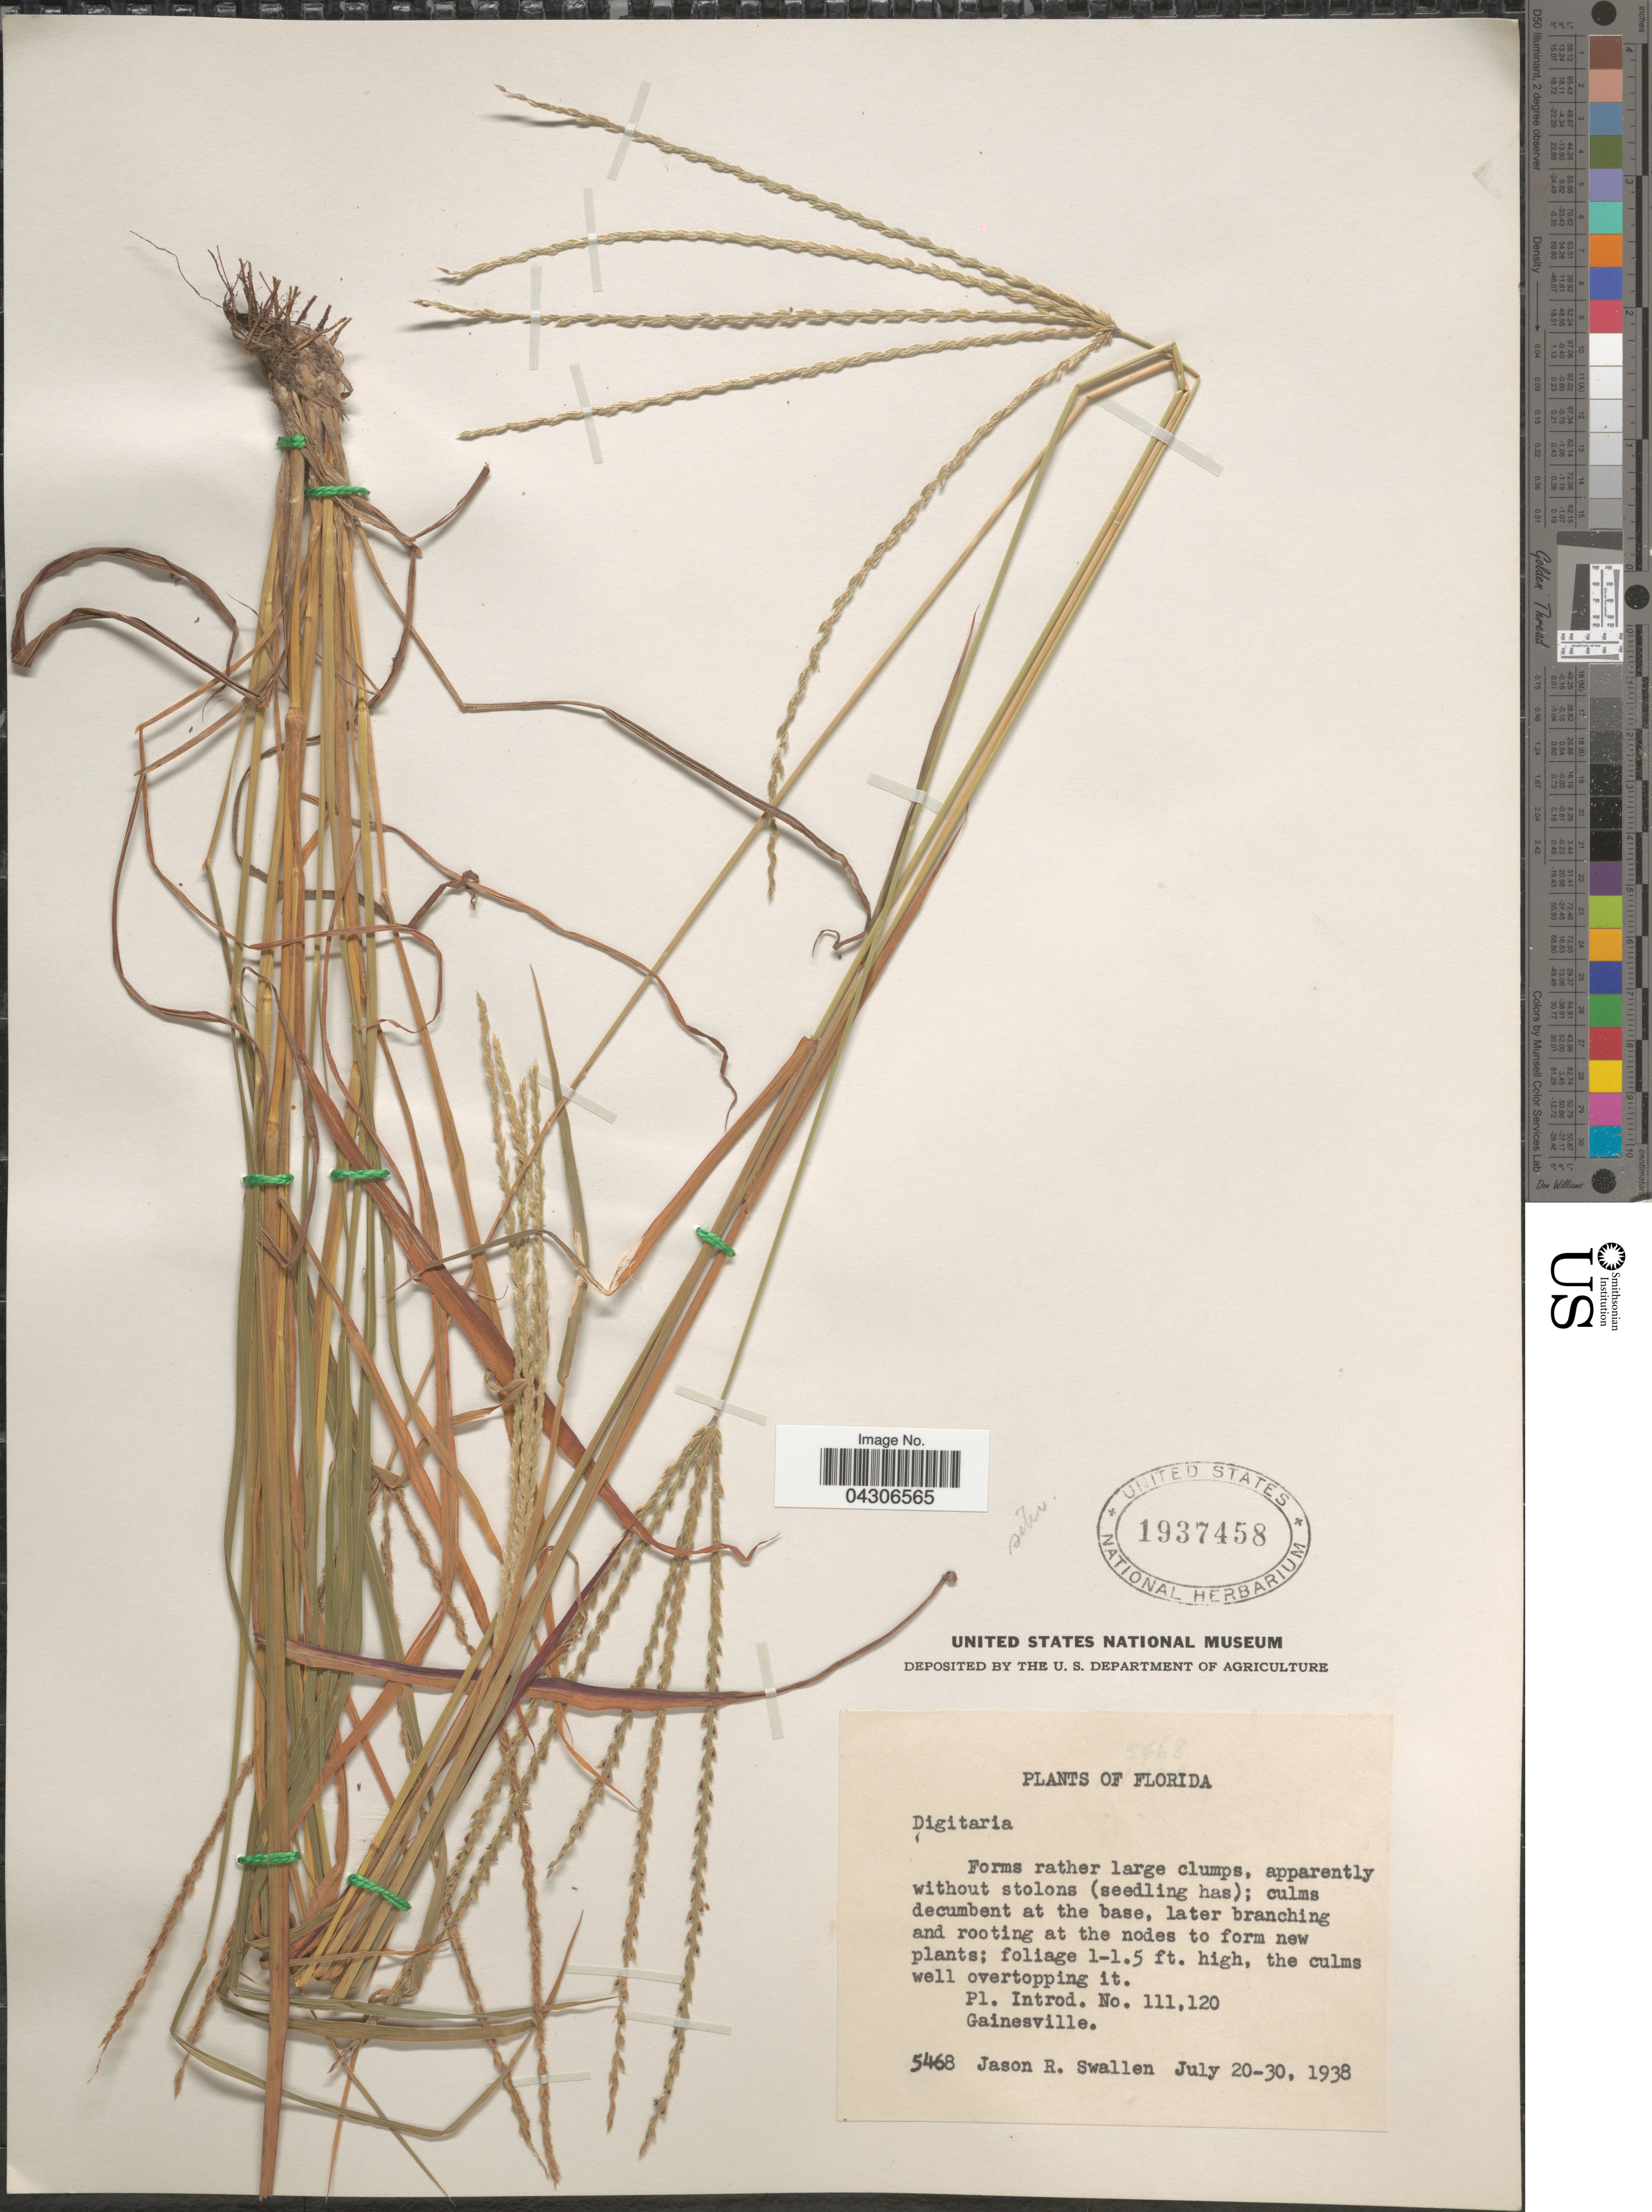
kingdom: Plantae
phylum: Tracheophyta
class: Liliopsida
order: Poales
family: Poaceae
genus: Digitaria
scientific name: Digitaria sp.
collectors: J. R. Swallen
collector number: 5468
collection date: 1938-07-20/1938-07-30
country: United States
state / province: Florida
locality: Gainesville.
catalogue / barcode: US 1937458